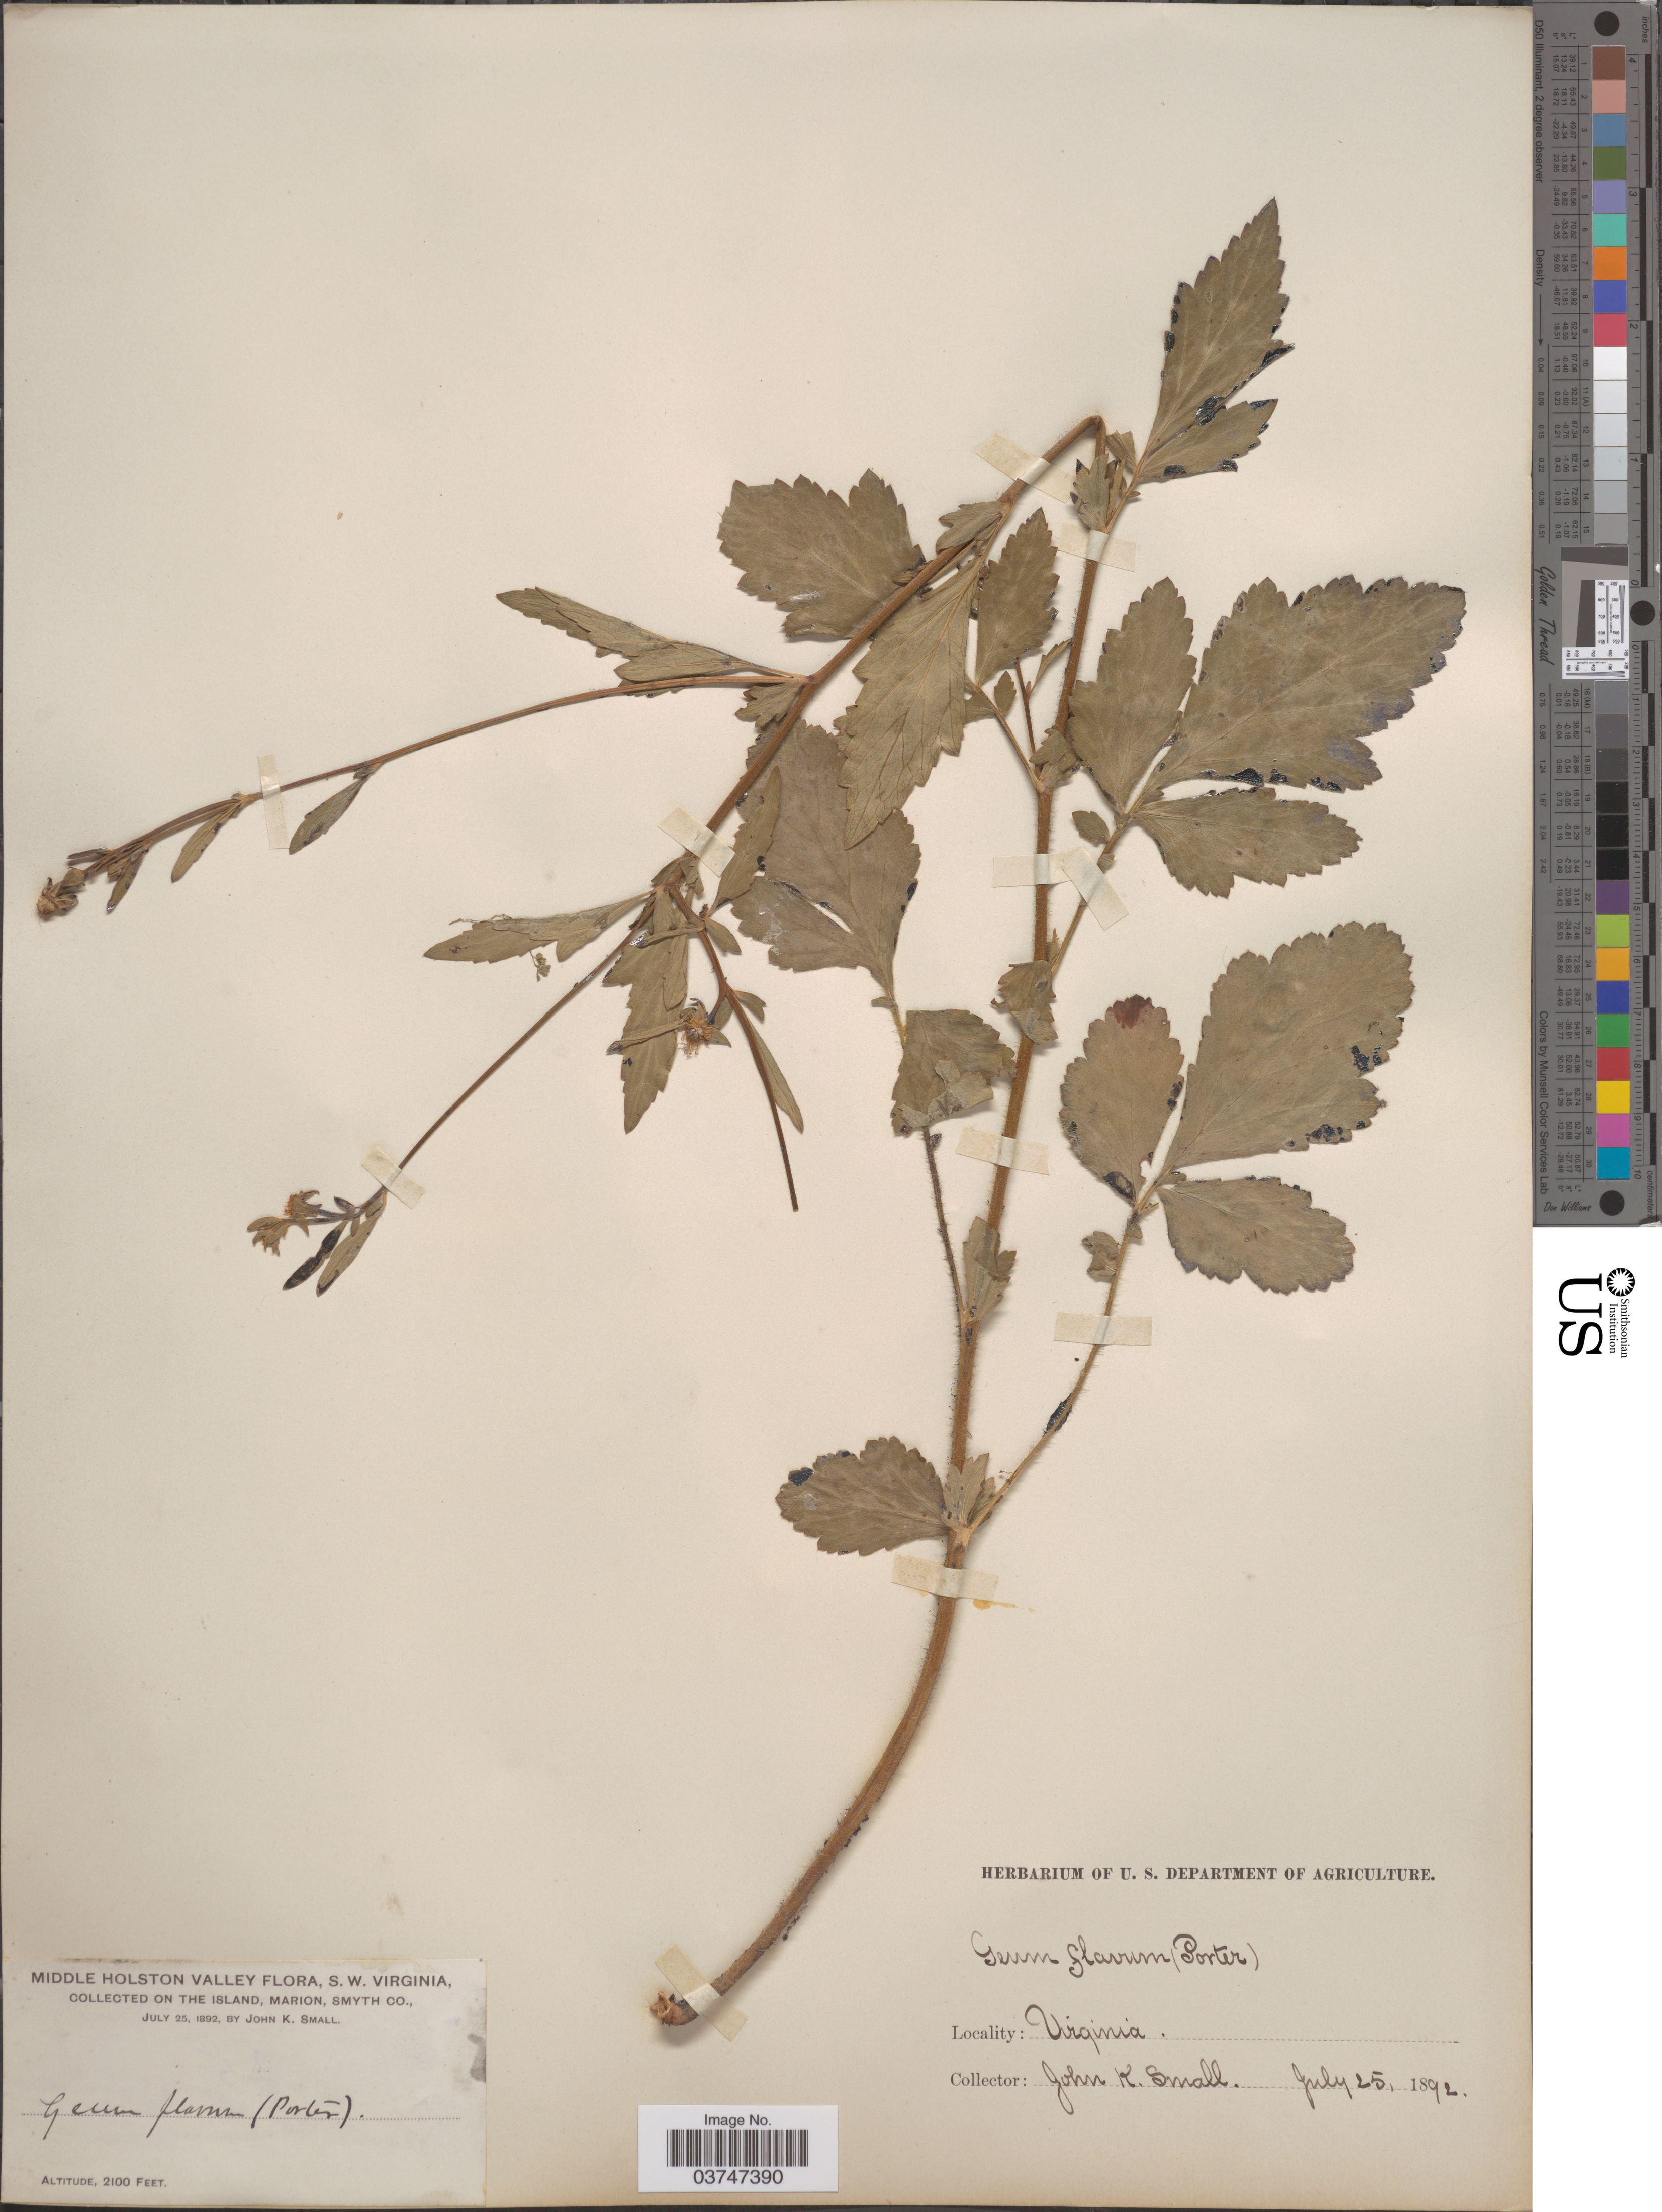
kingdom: Plantae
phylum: Tracheophyta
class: Magnoliopsida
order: Rosales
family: Rosaceae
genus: Geum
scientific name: Geum hirsutum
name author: Muhl. ex Link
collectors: J. K. Small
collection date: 1892-07-25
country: United States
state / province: Virginia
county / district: Smyth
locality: Middle Holston Valley, S. W. Virginia. On the Island, Marion, Smyth Co.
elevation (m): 640